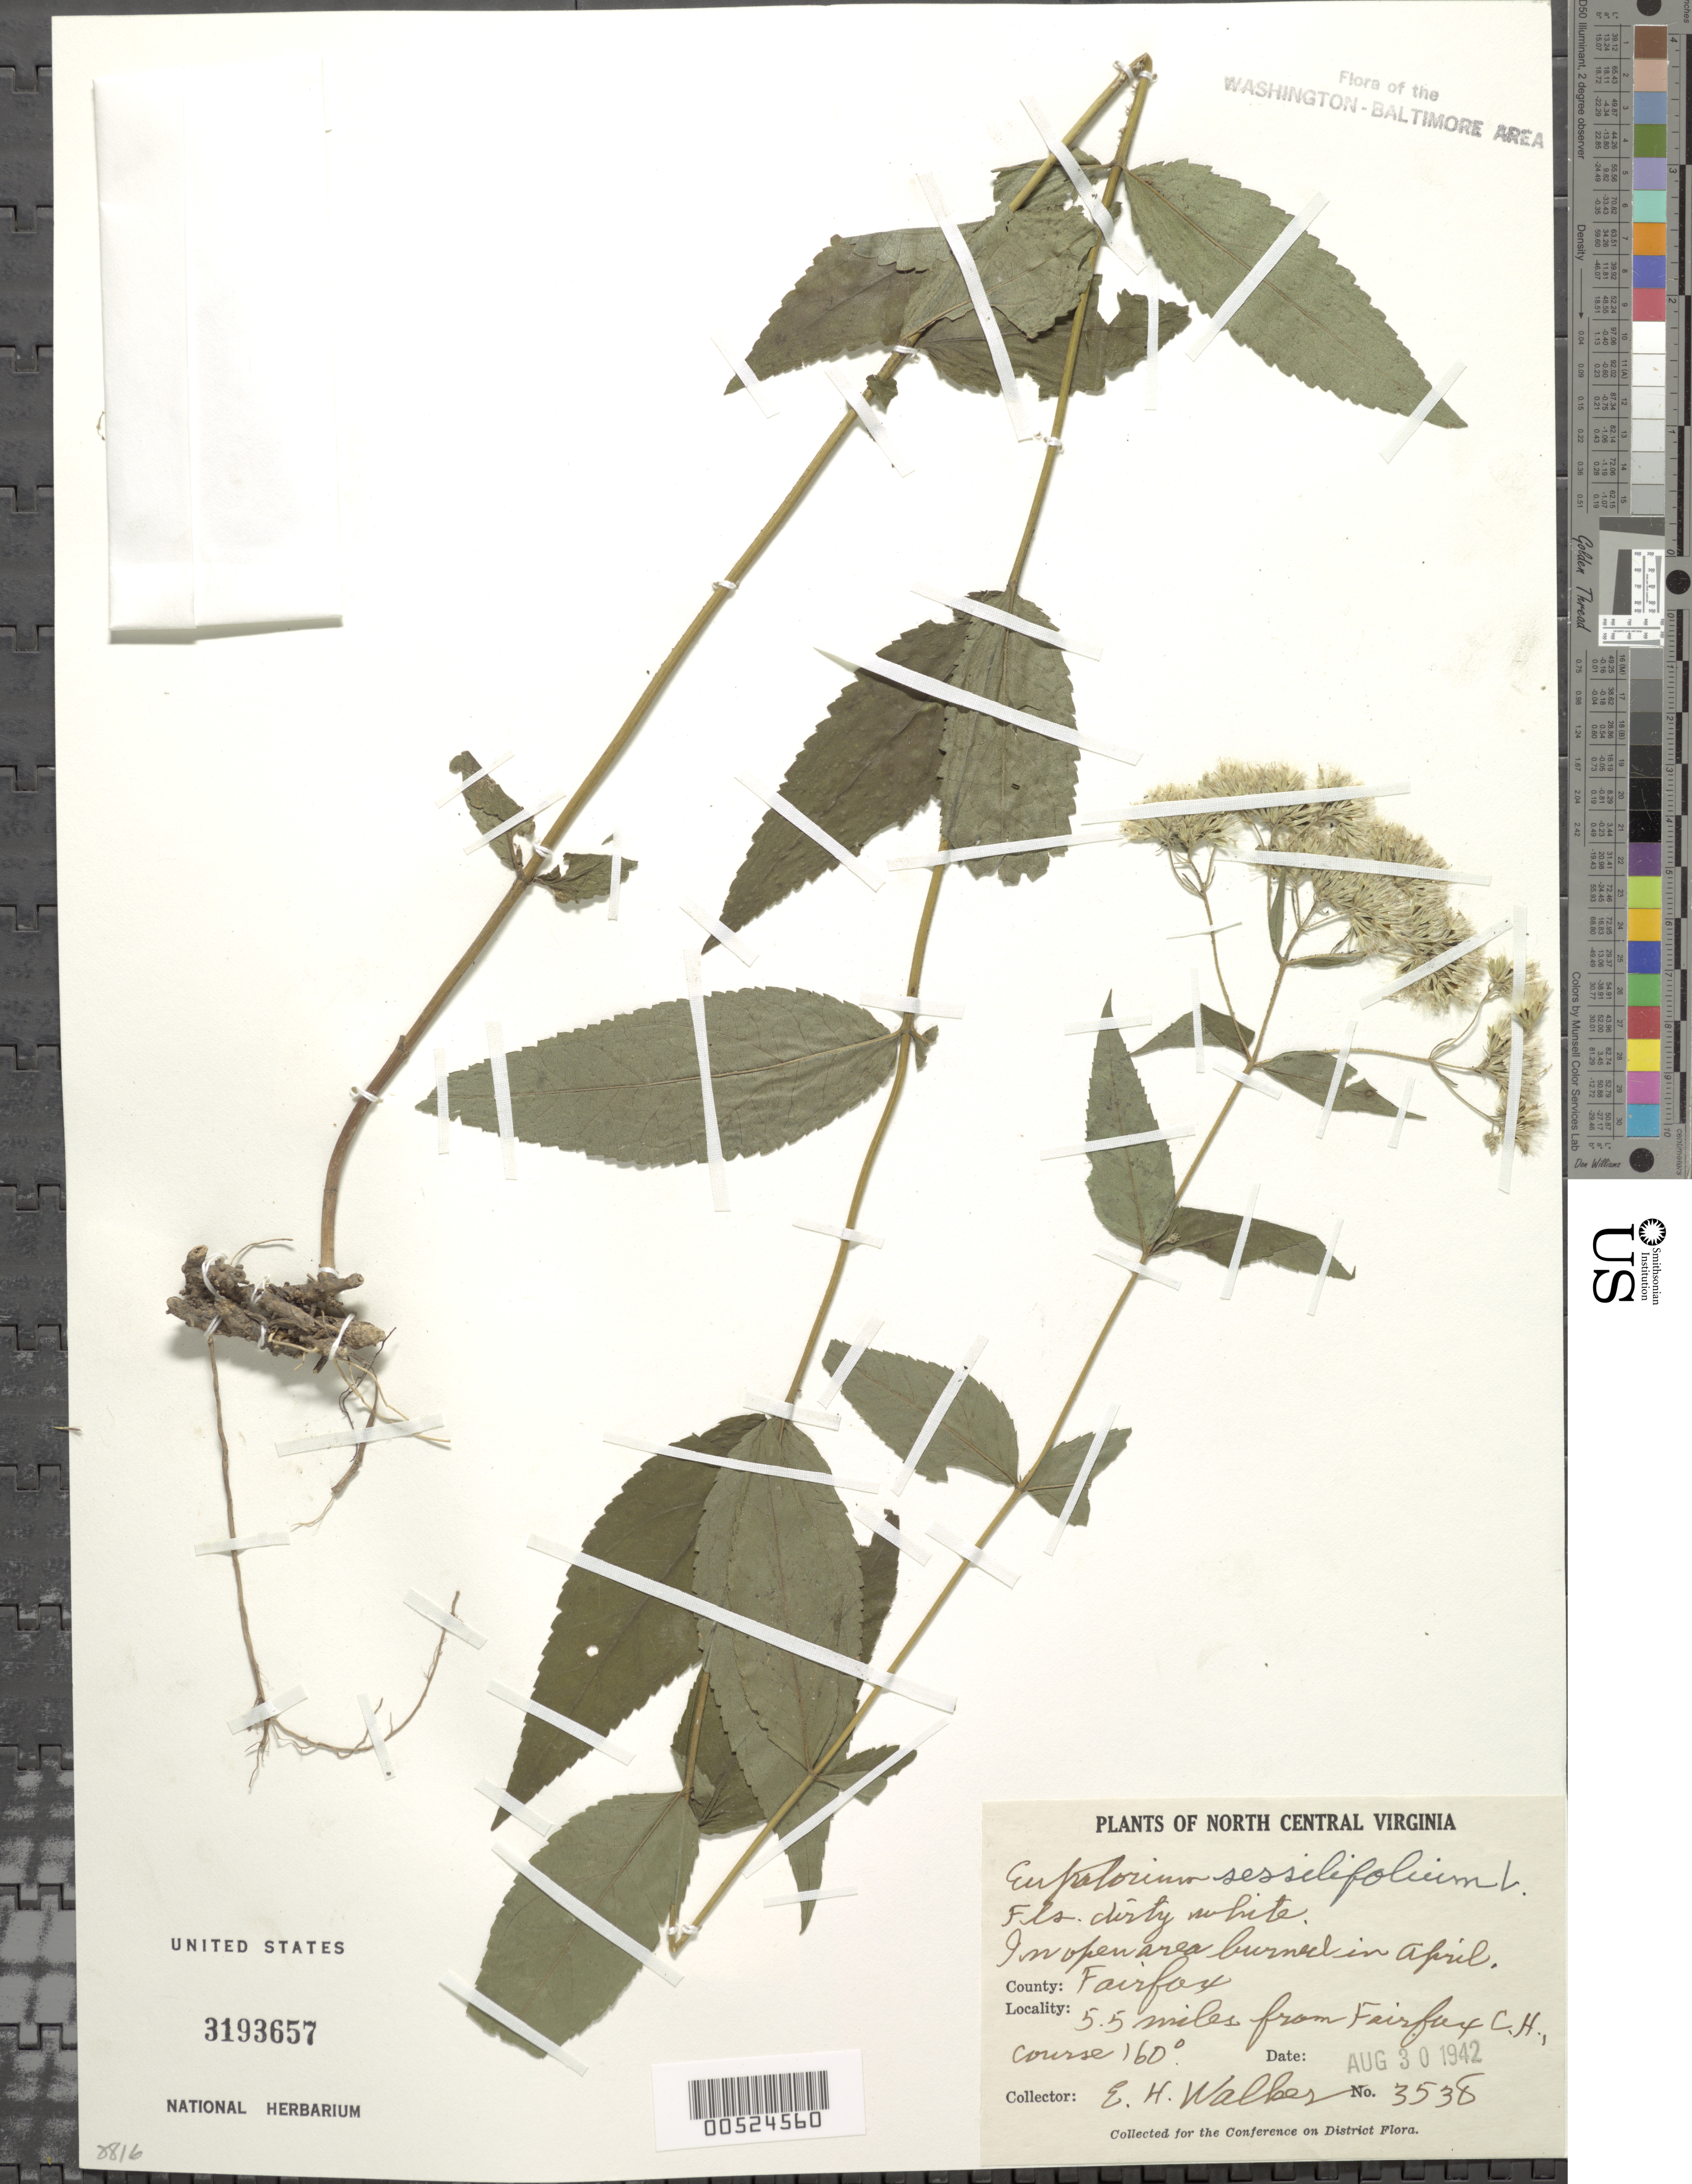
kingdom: Plantae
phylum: Tracheophyta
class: Magnoliopsida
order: Asterales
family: Asteraceae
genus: Eupatorium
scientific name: Eupatorium sessilifolium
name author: L.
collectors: E. H. Walker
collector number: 3538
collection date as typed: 30 Aug 1942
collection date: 1942-08-30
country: United States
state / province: Virginia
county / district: Fairfax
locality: Fairfax Courthouse, 5.5 mi. from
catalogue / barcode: US 3193657